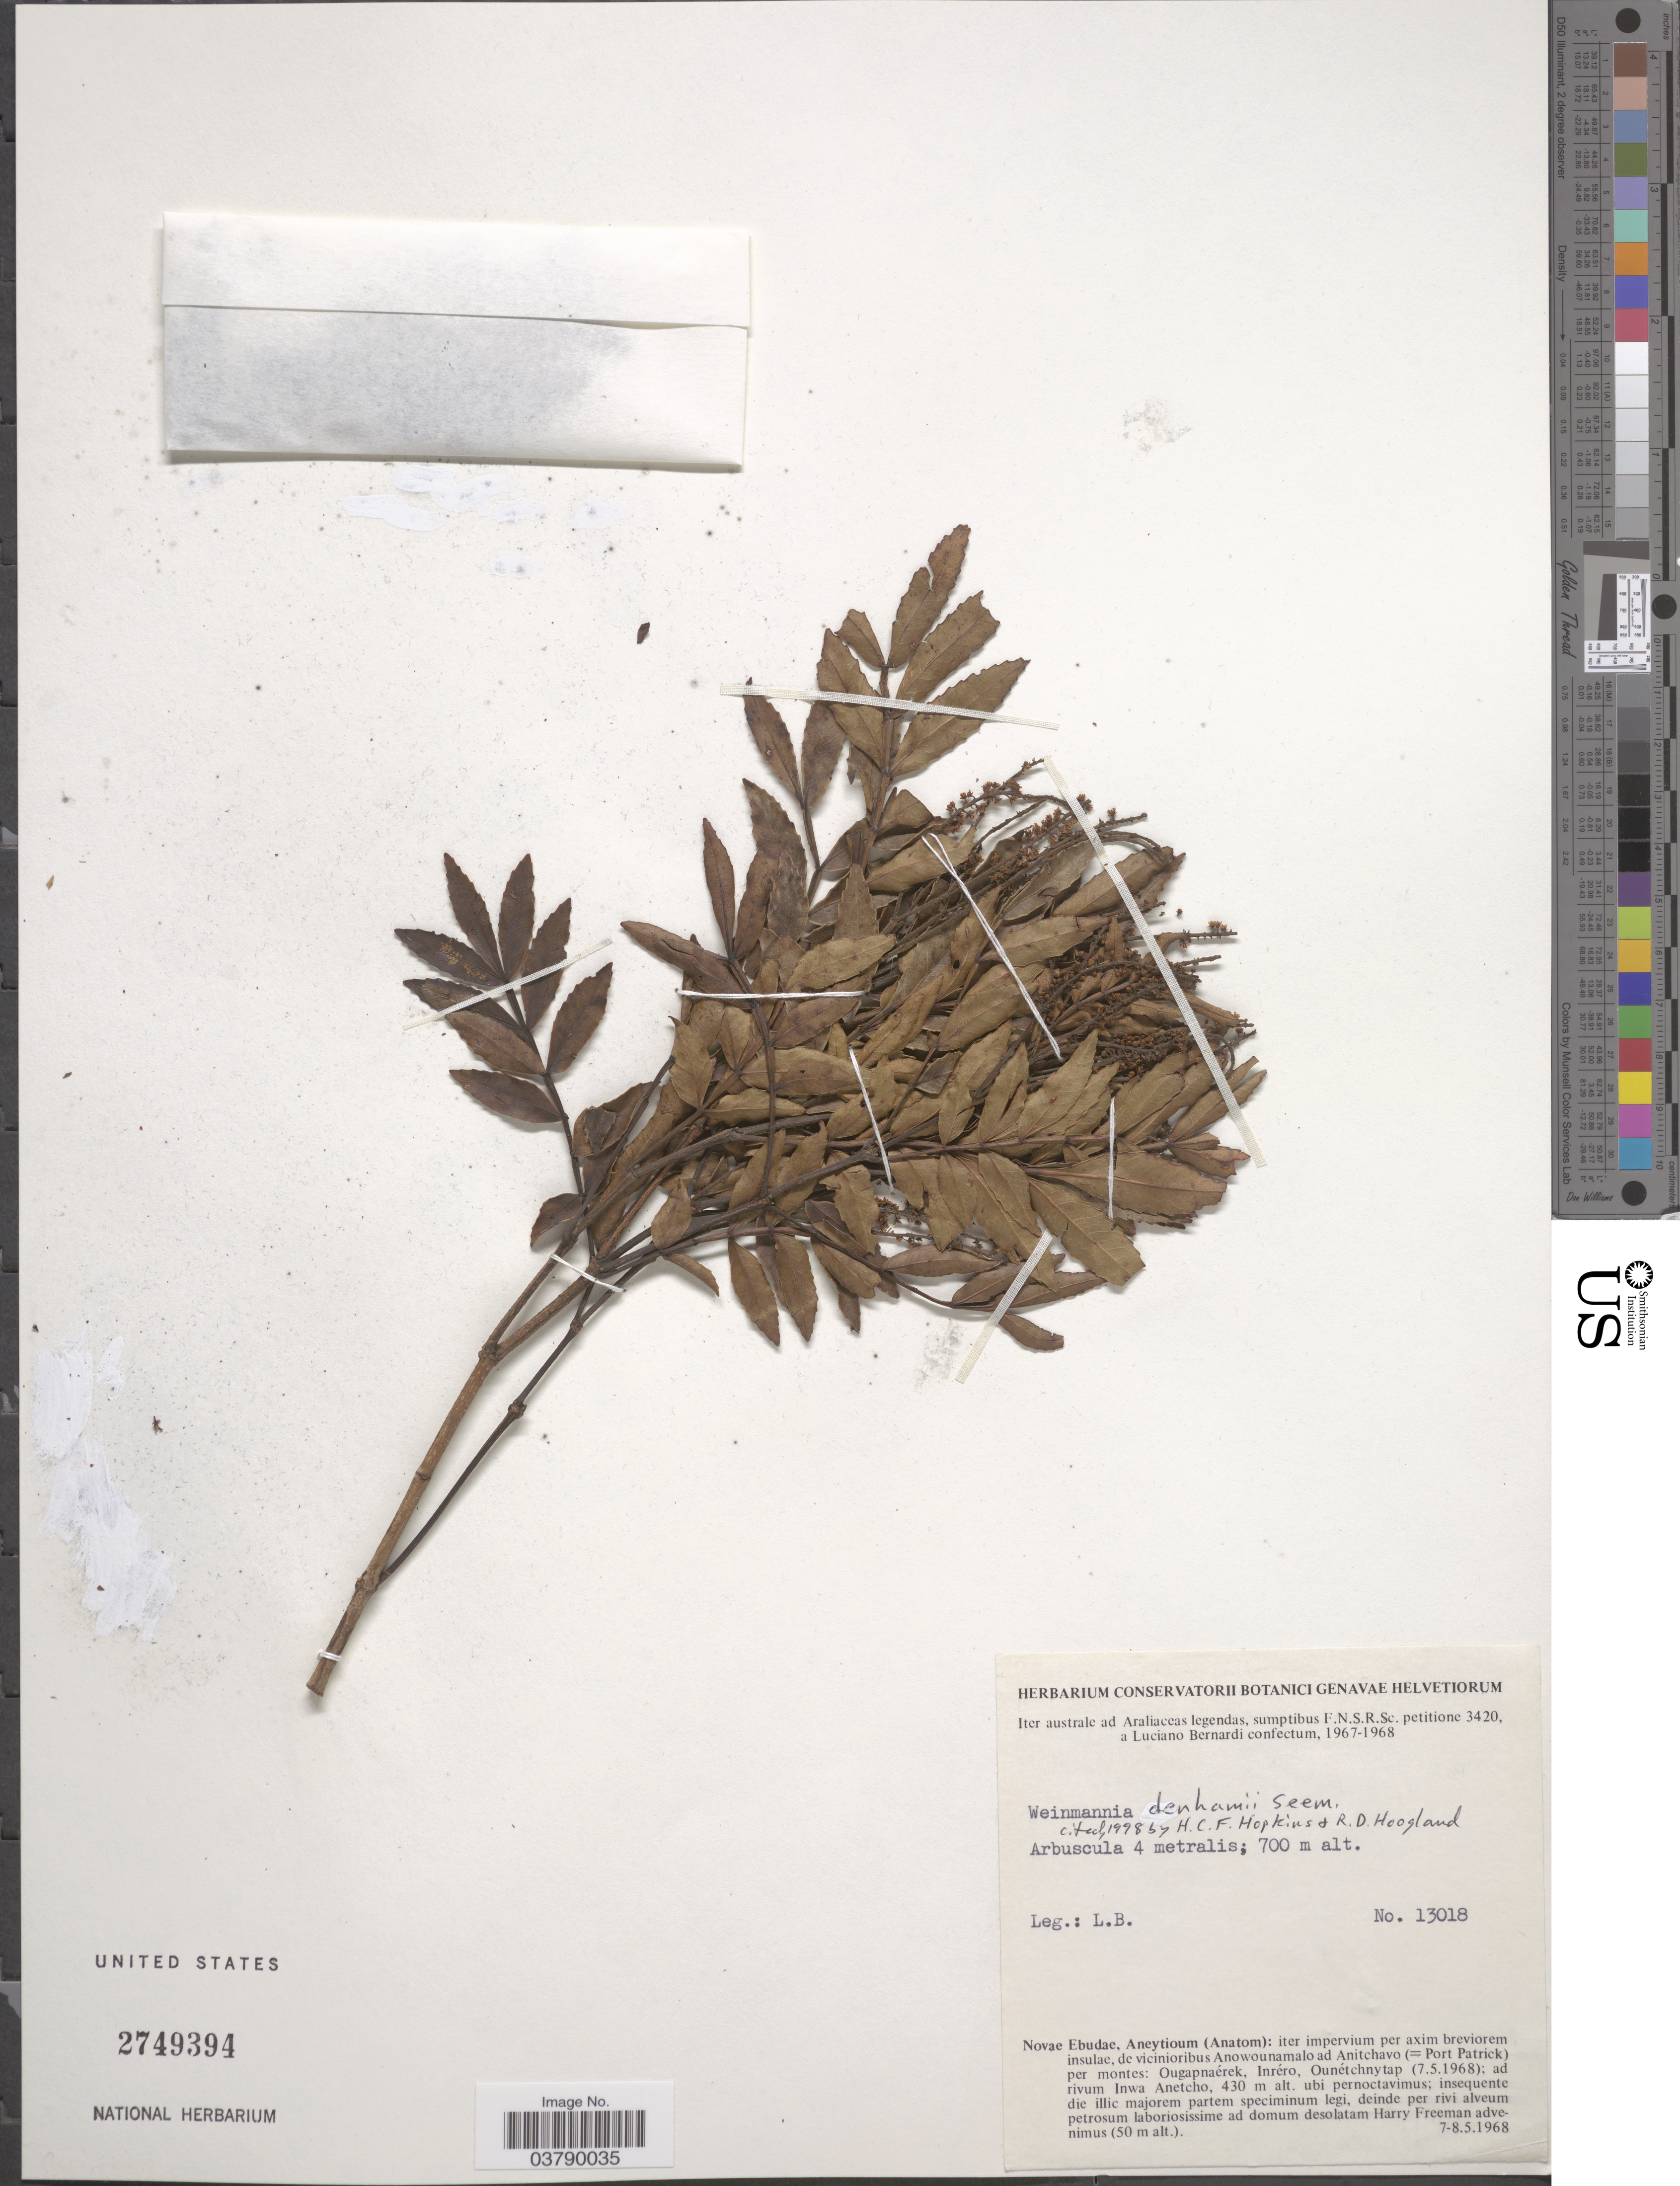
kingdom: Plantae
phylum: Tracheophyta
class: Magnoliopsida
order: Oxalidales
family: Cunoniaceae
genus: Pterophylla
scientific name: Pterophylla denhamii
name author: (Seem.) Pillon & H.C. Hopkins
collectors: L. Bernardi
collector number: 13018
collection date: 1968-05-07/1968-05-08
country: Vanuatu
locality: Novae Ebudae, Aneytioum (Anatom): iter impervium per axim breviorem insulae, de vicinioribus Anowounamalo ad Anitchavo (= Port Patrick) per montes.?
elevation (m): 700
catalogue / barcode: US 2749394